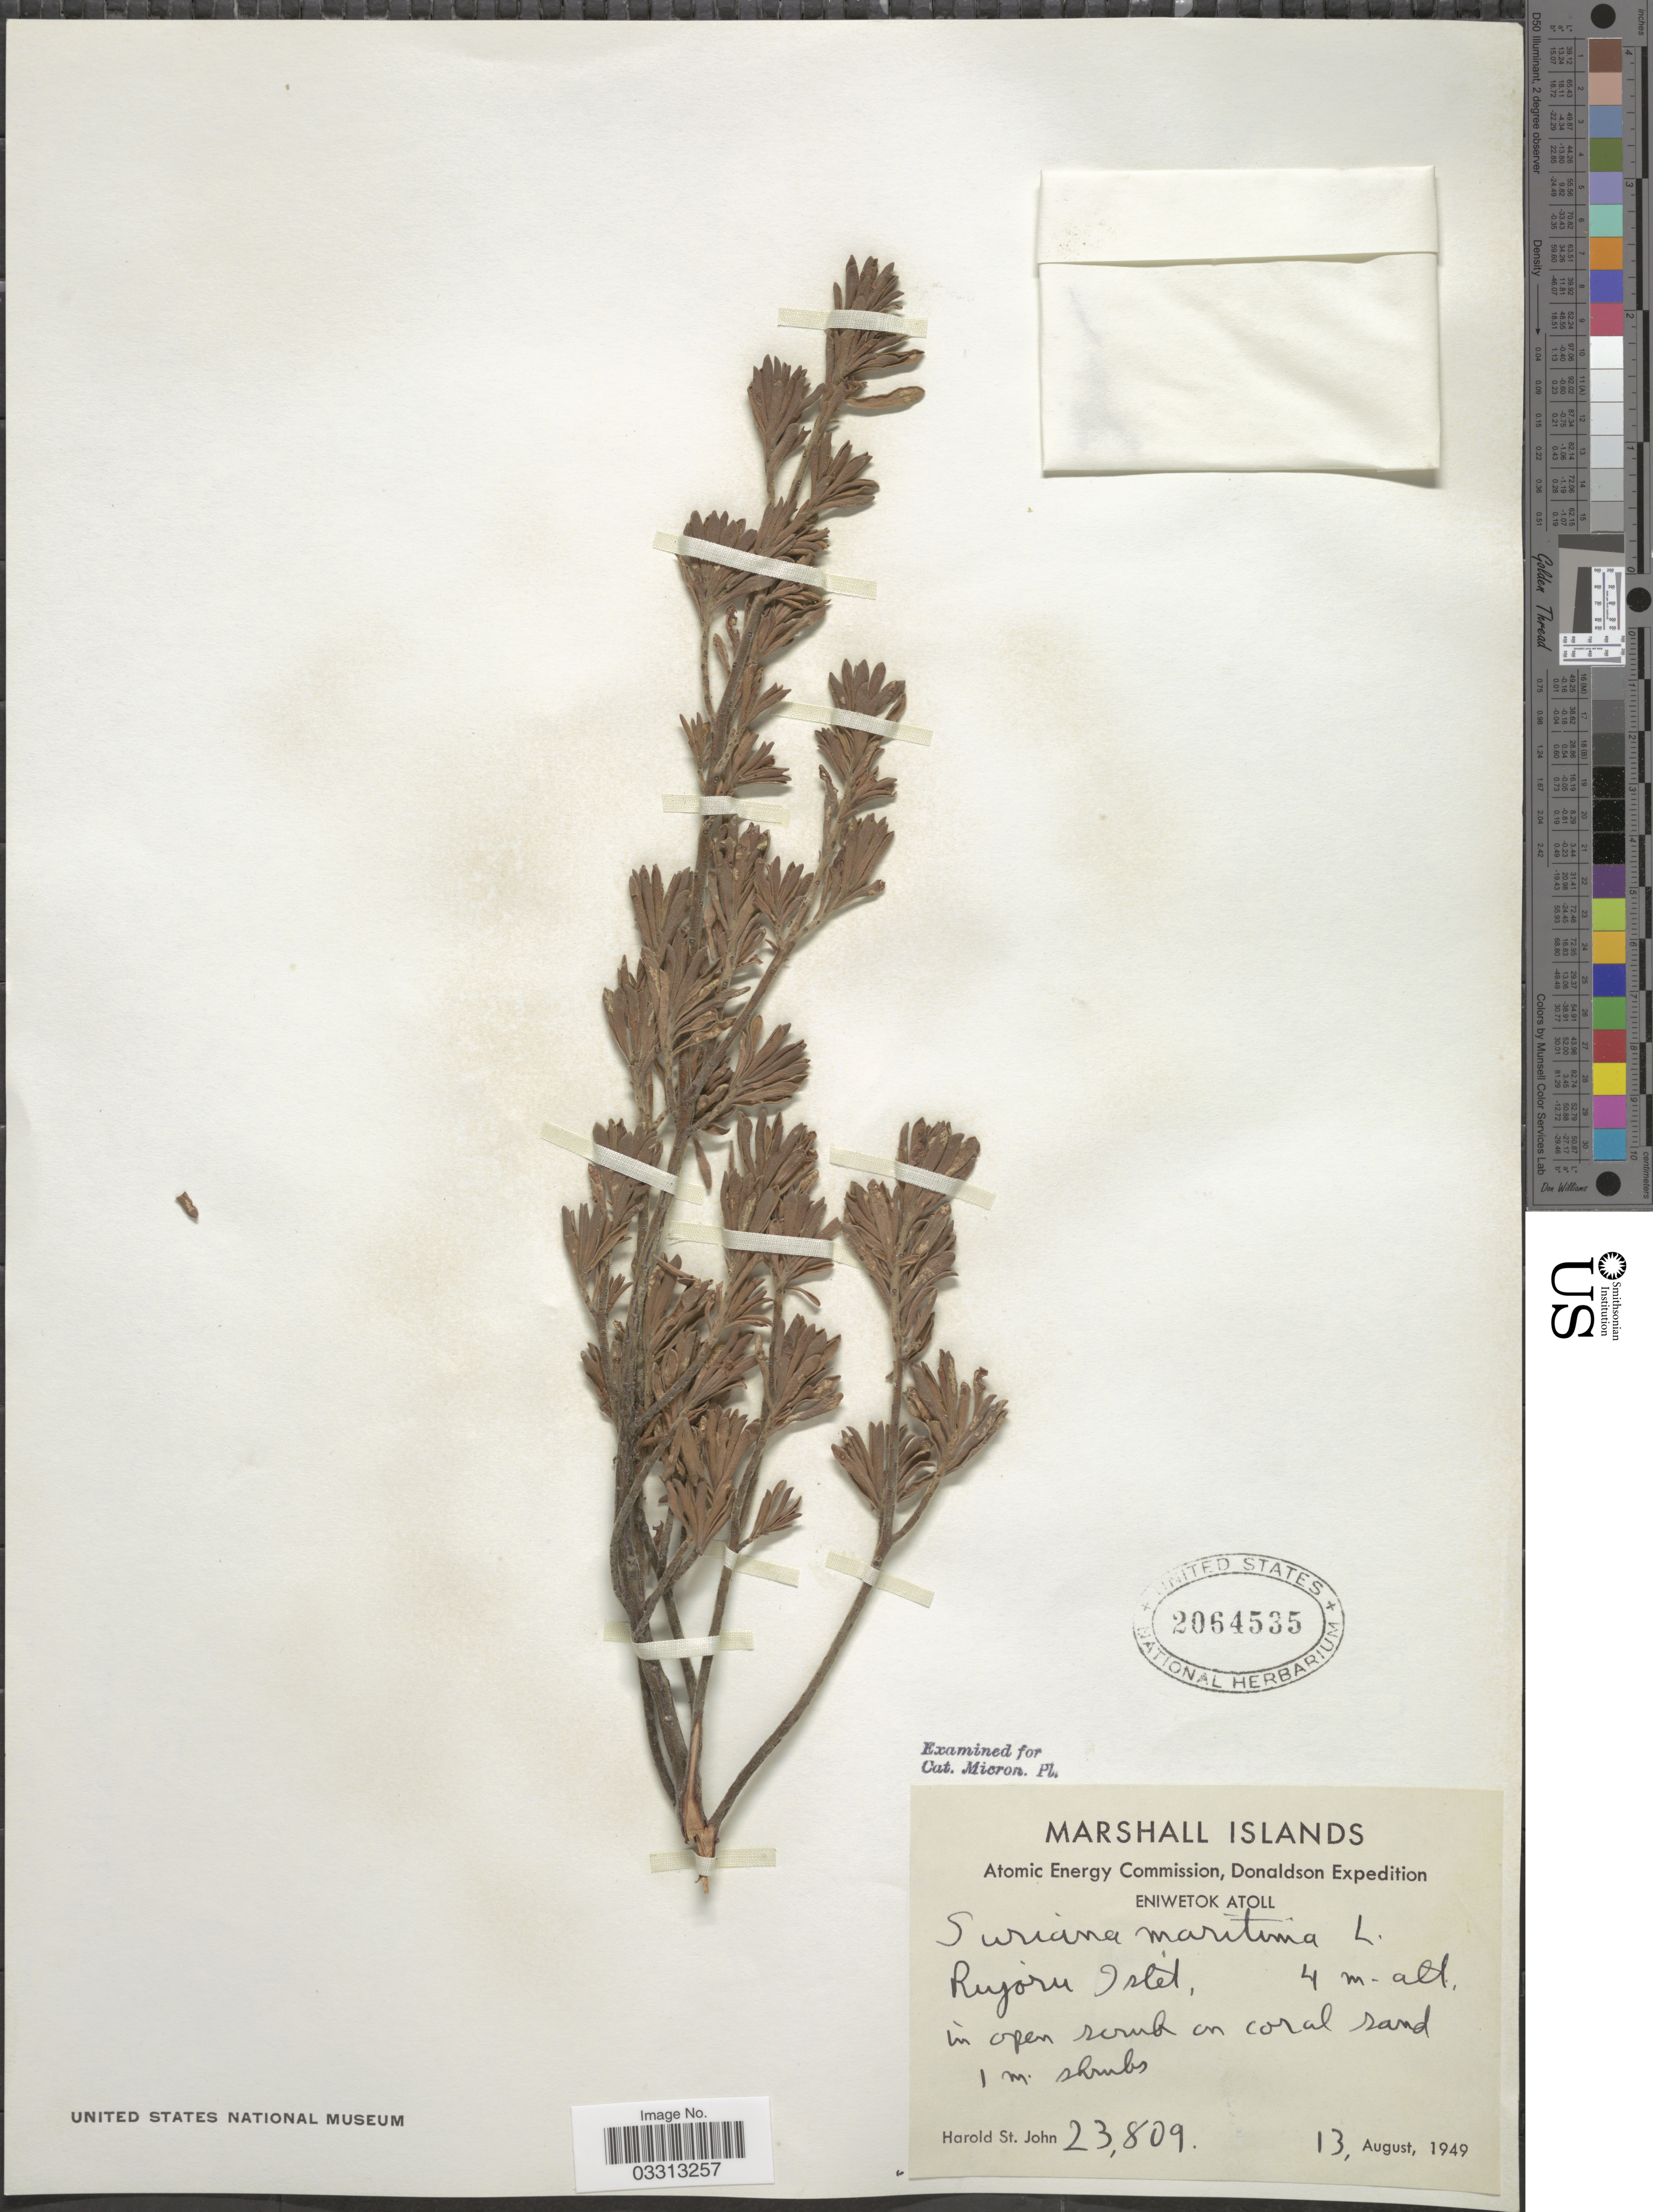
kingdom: Plantae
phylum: Tracheophyta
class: Magnoliopsida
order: Fabales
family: Surianaceae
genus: Suriana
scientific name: Suriana maritima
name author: L.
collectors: H. St. John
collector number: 23809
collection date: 1949-08-13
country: Marshall Islands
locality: Eniwetok Atoll. Rujoru Islet.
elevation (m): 4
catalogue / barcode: US 2064535